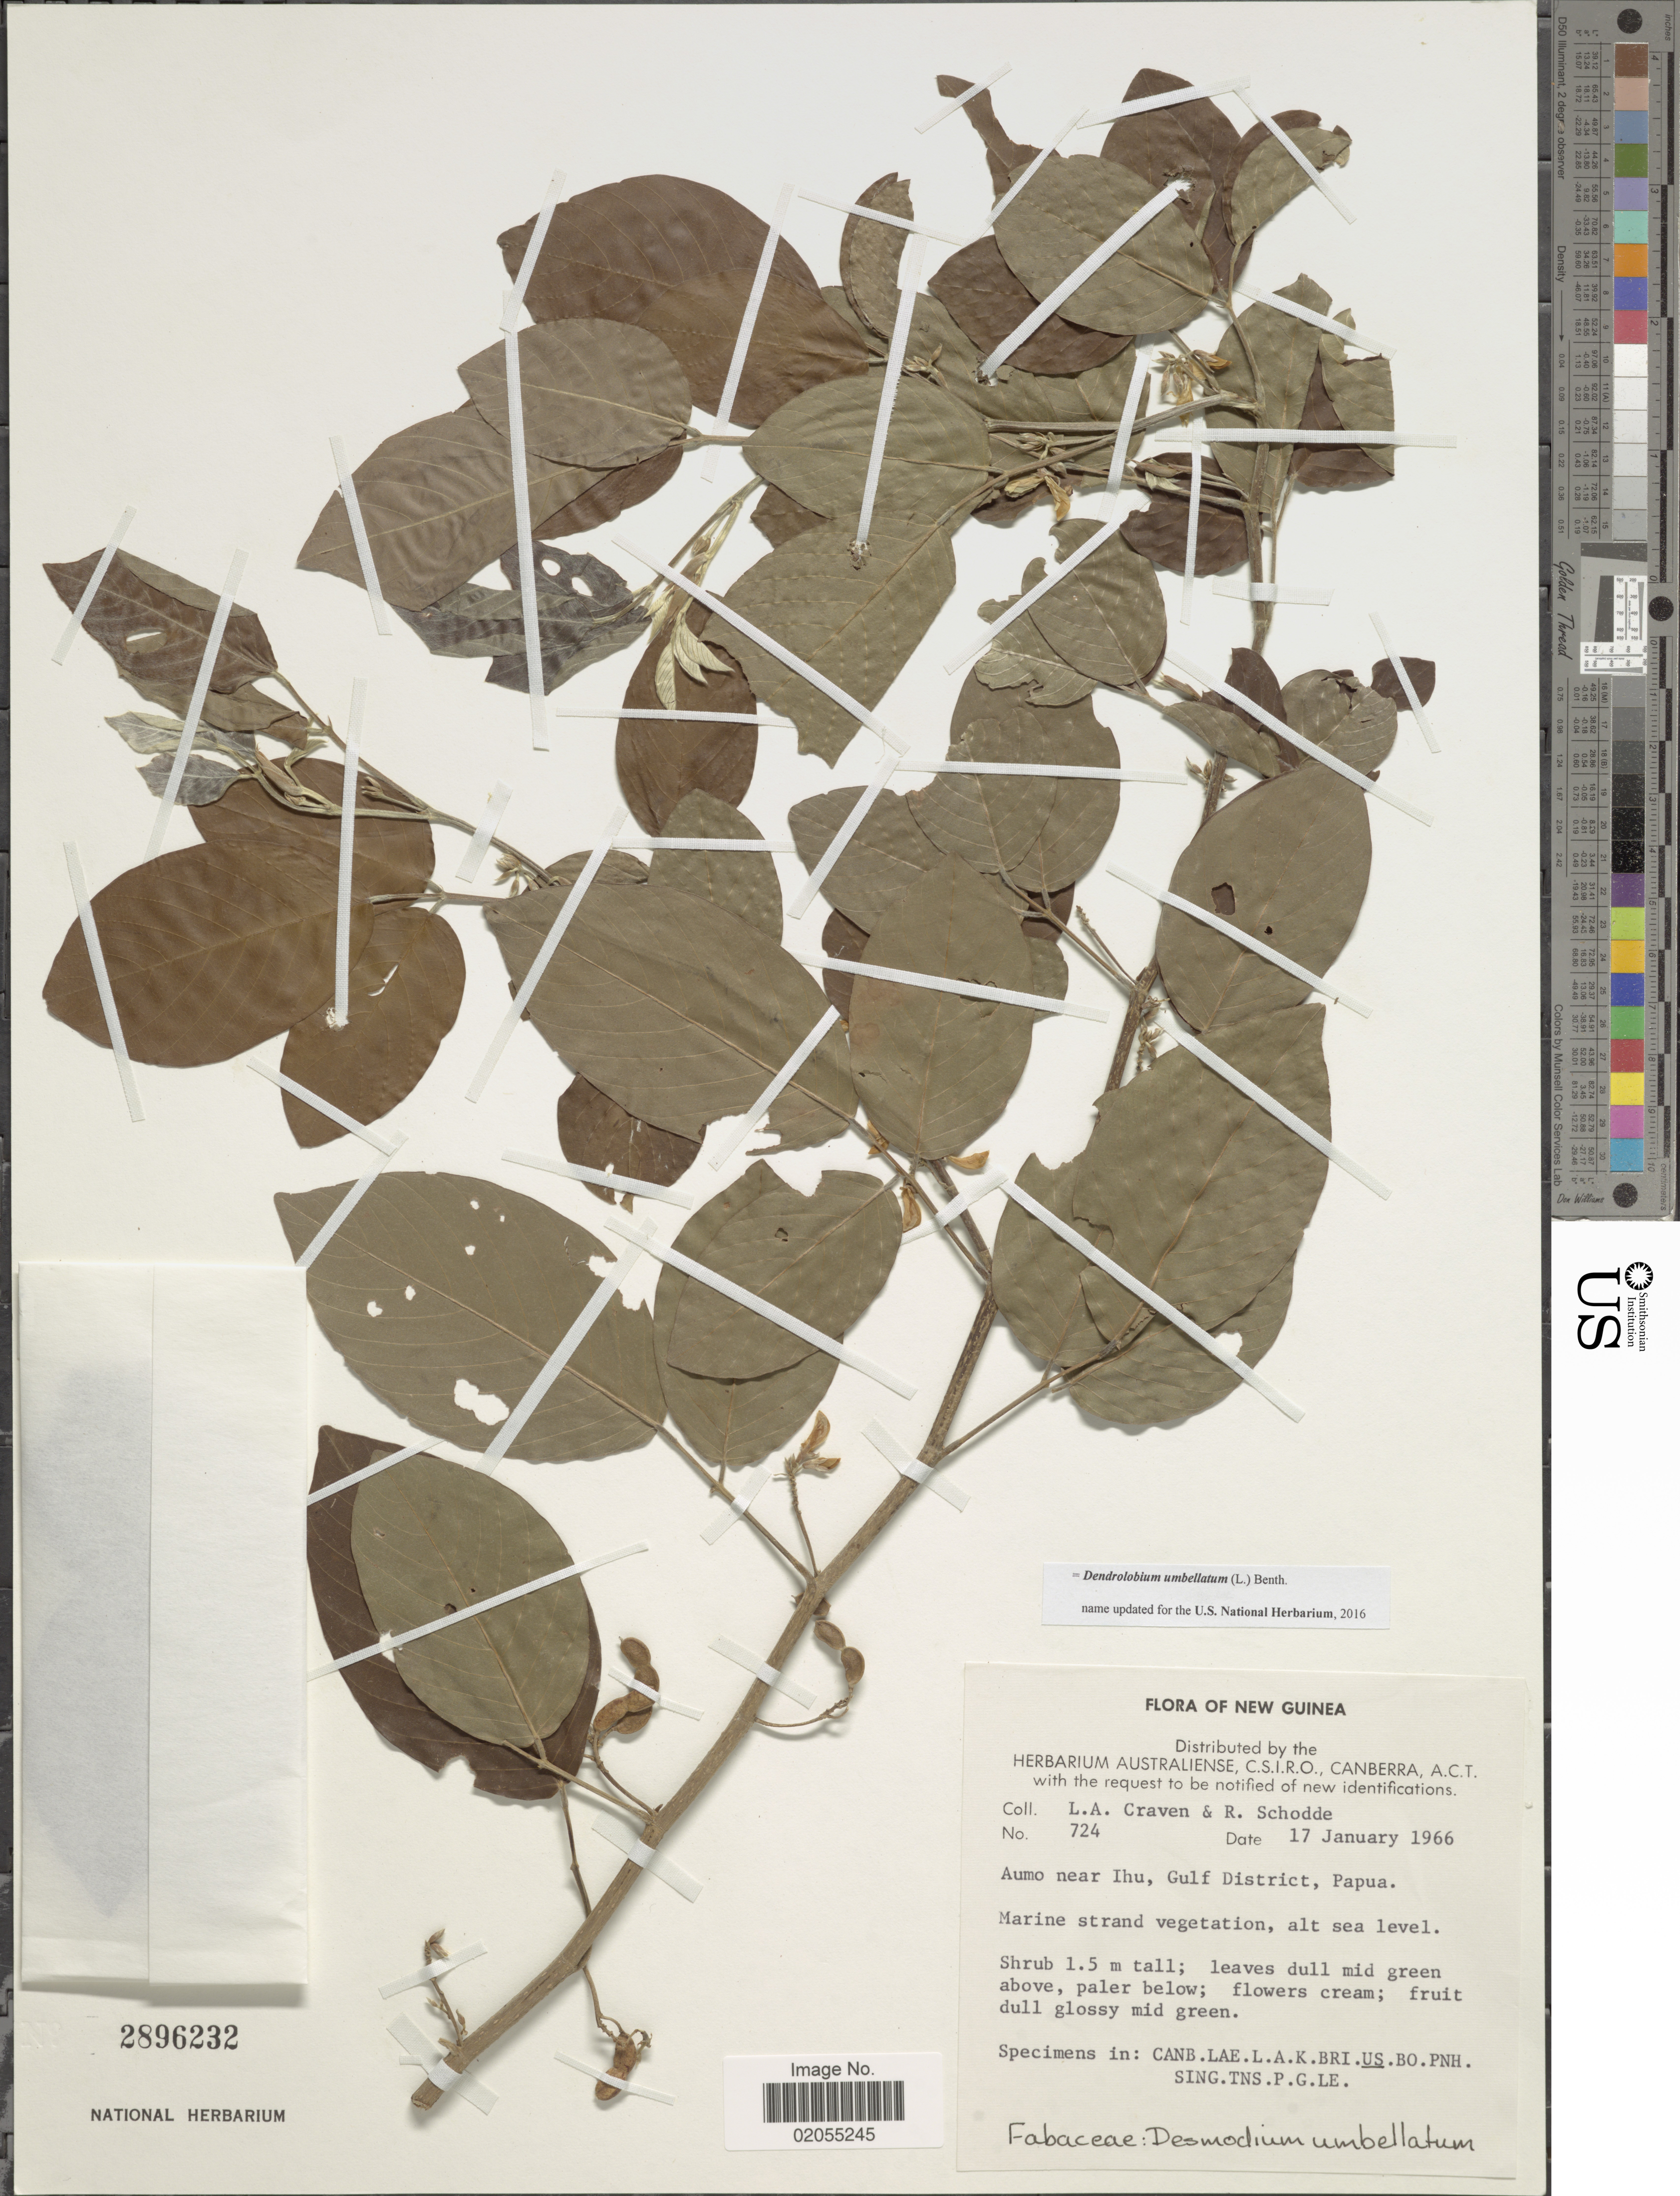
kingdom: Plantae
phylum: Tracheophyta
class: Magnoliopsida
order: Fabales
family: Fabaceae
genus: Dendrolobium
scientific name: Dendrolobium umbellatum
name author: (L.) Benth.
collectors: L. A. Craven & R. Schodde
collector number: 724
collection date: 1966-01-17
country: Papua New Guinea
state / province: Gulf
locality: New Guinea, Aumo near Ihu, Gulf District, Papua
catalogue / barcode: US 2896232